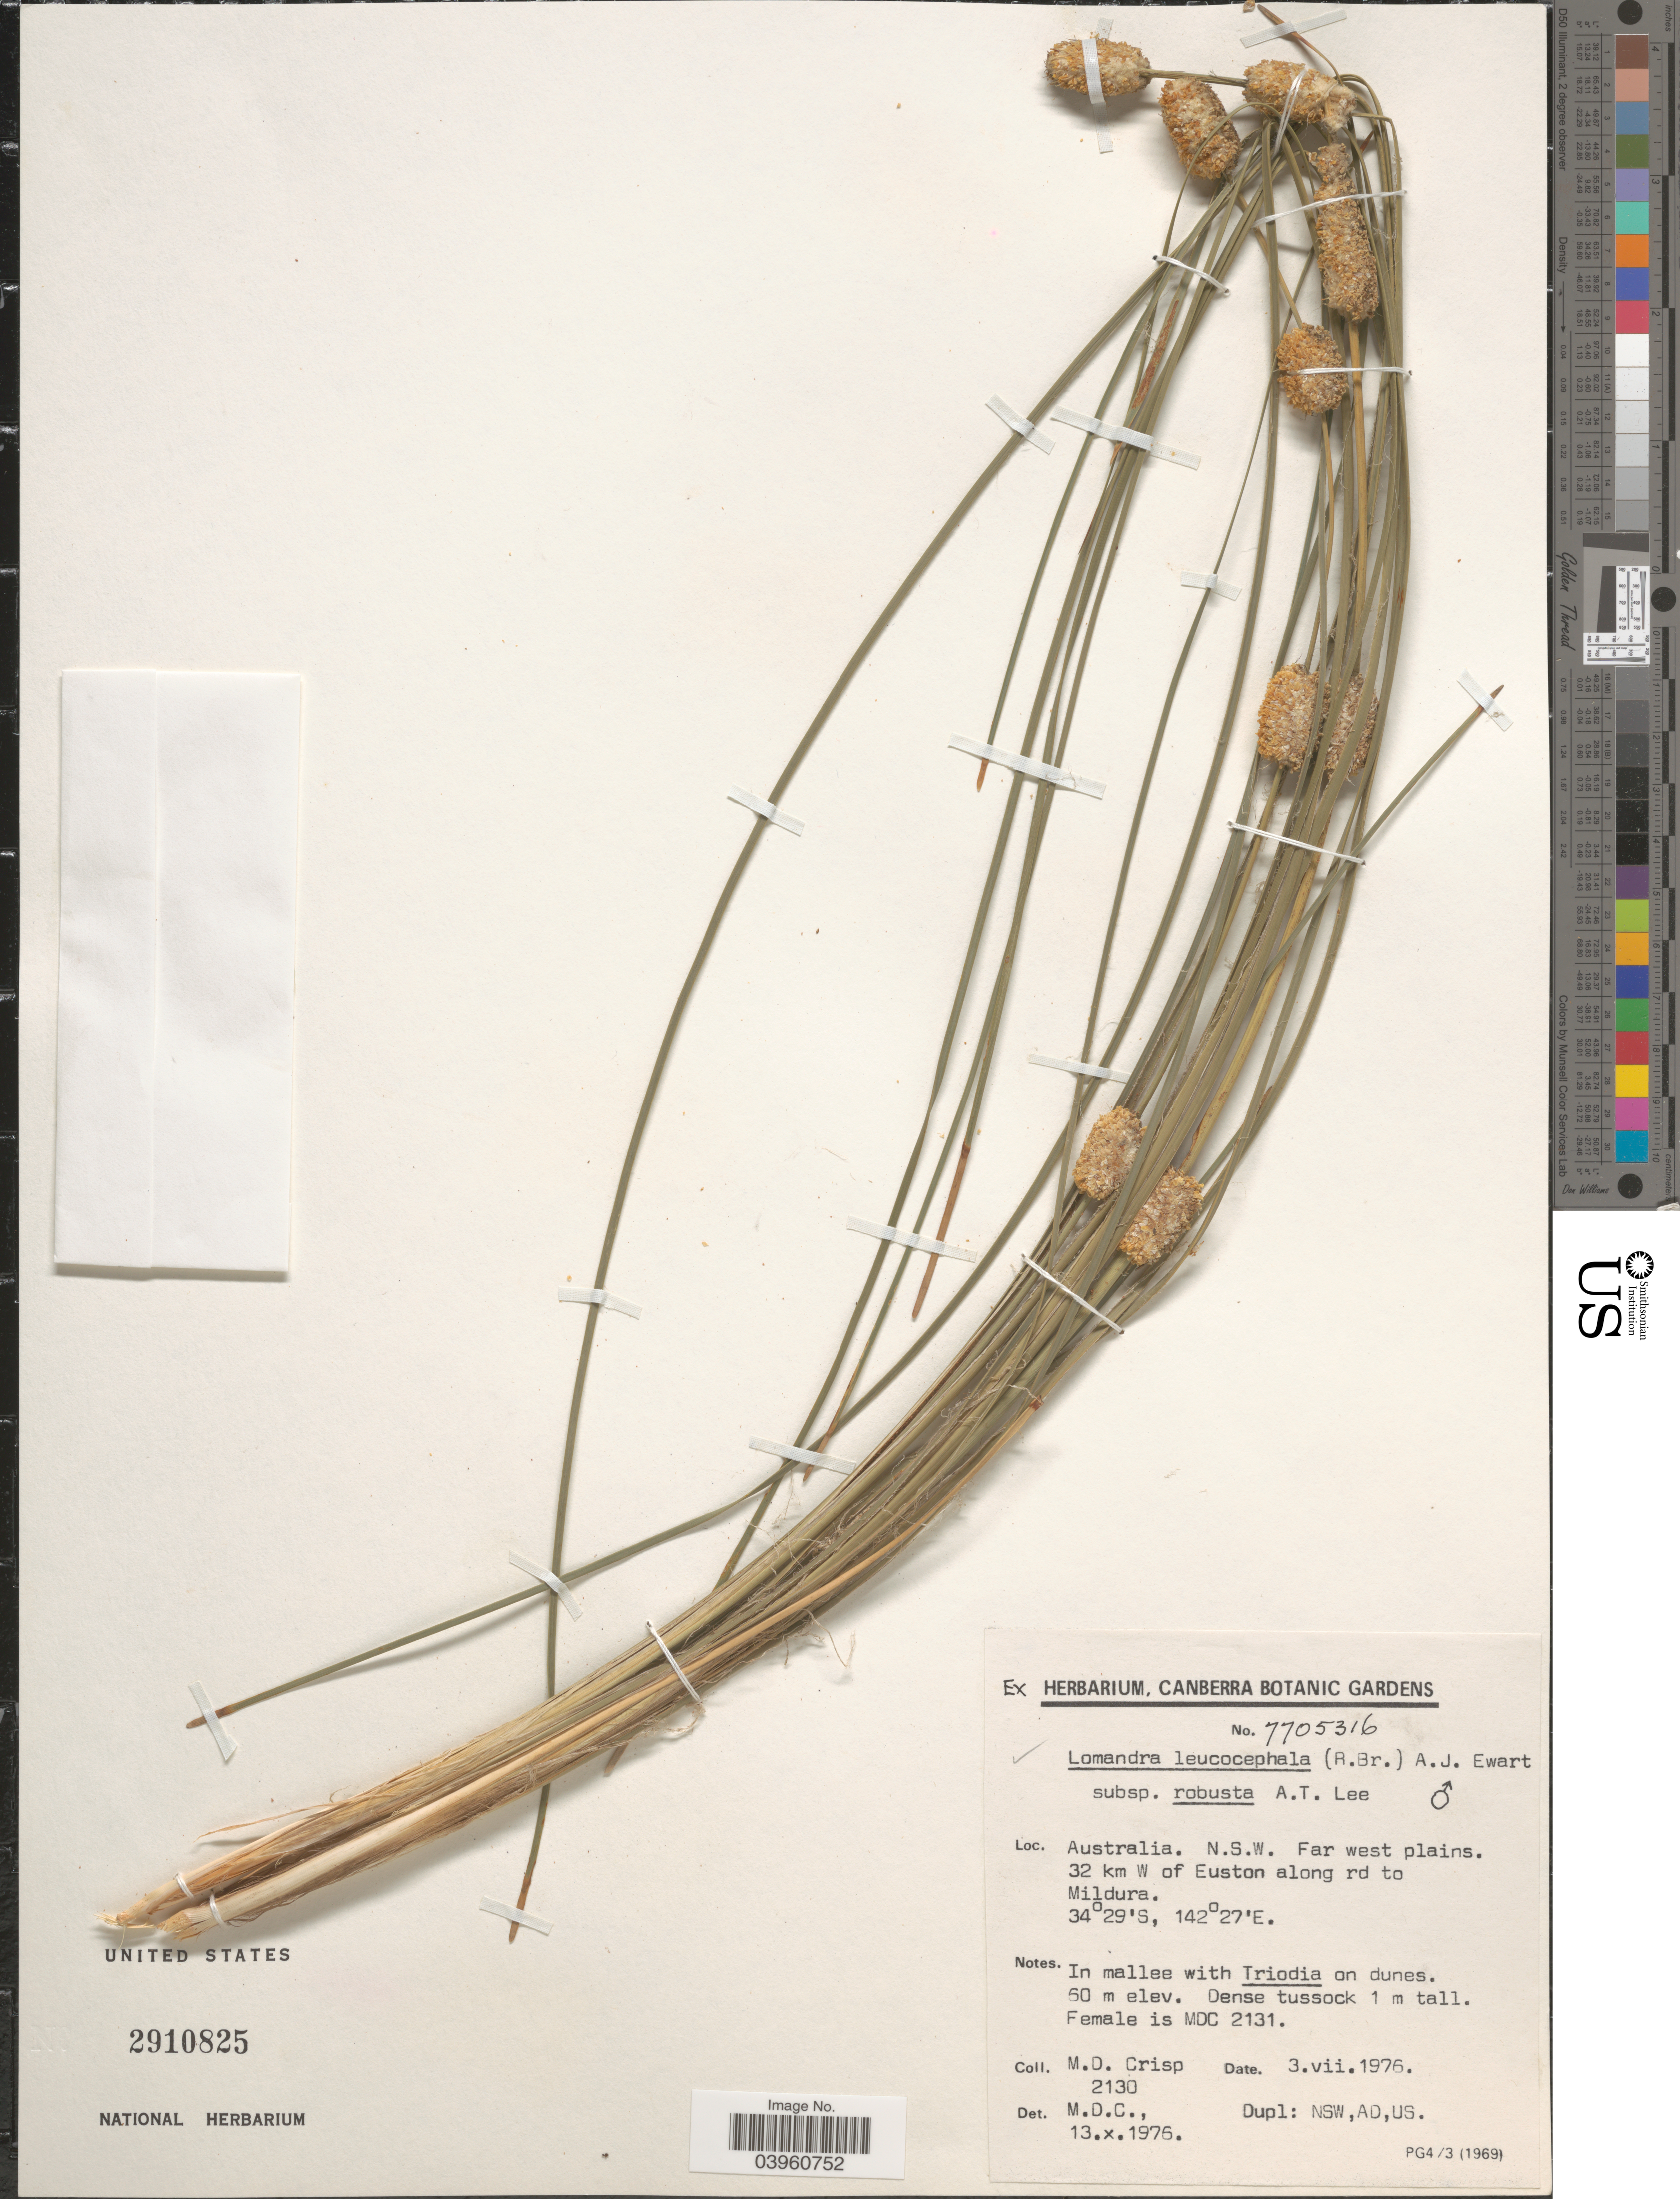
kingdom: Plantae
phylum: Tracheophyta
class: Liliopsida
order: Asparagales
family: Asparagaceae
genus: Lomandra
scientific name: Lomandra leucocephala subsp. robusta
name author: A.T. Lee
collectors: M. Crisp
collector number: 2130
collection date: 1976-07-03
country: Australia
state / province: New South Wales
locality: N.S.W. Far west plains. 32 km W of Euston along rd to Mildura.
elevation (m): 60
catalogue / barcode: US 2910825